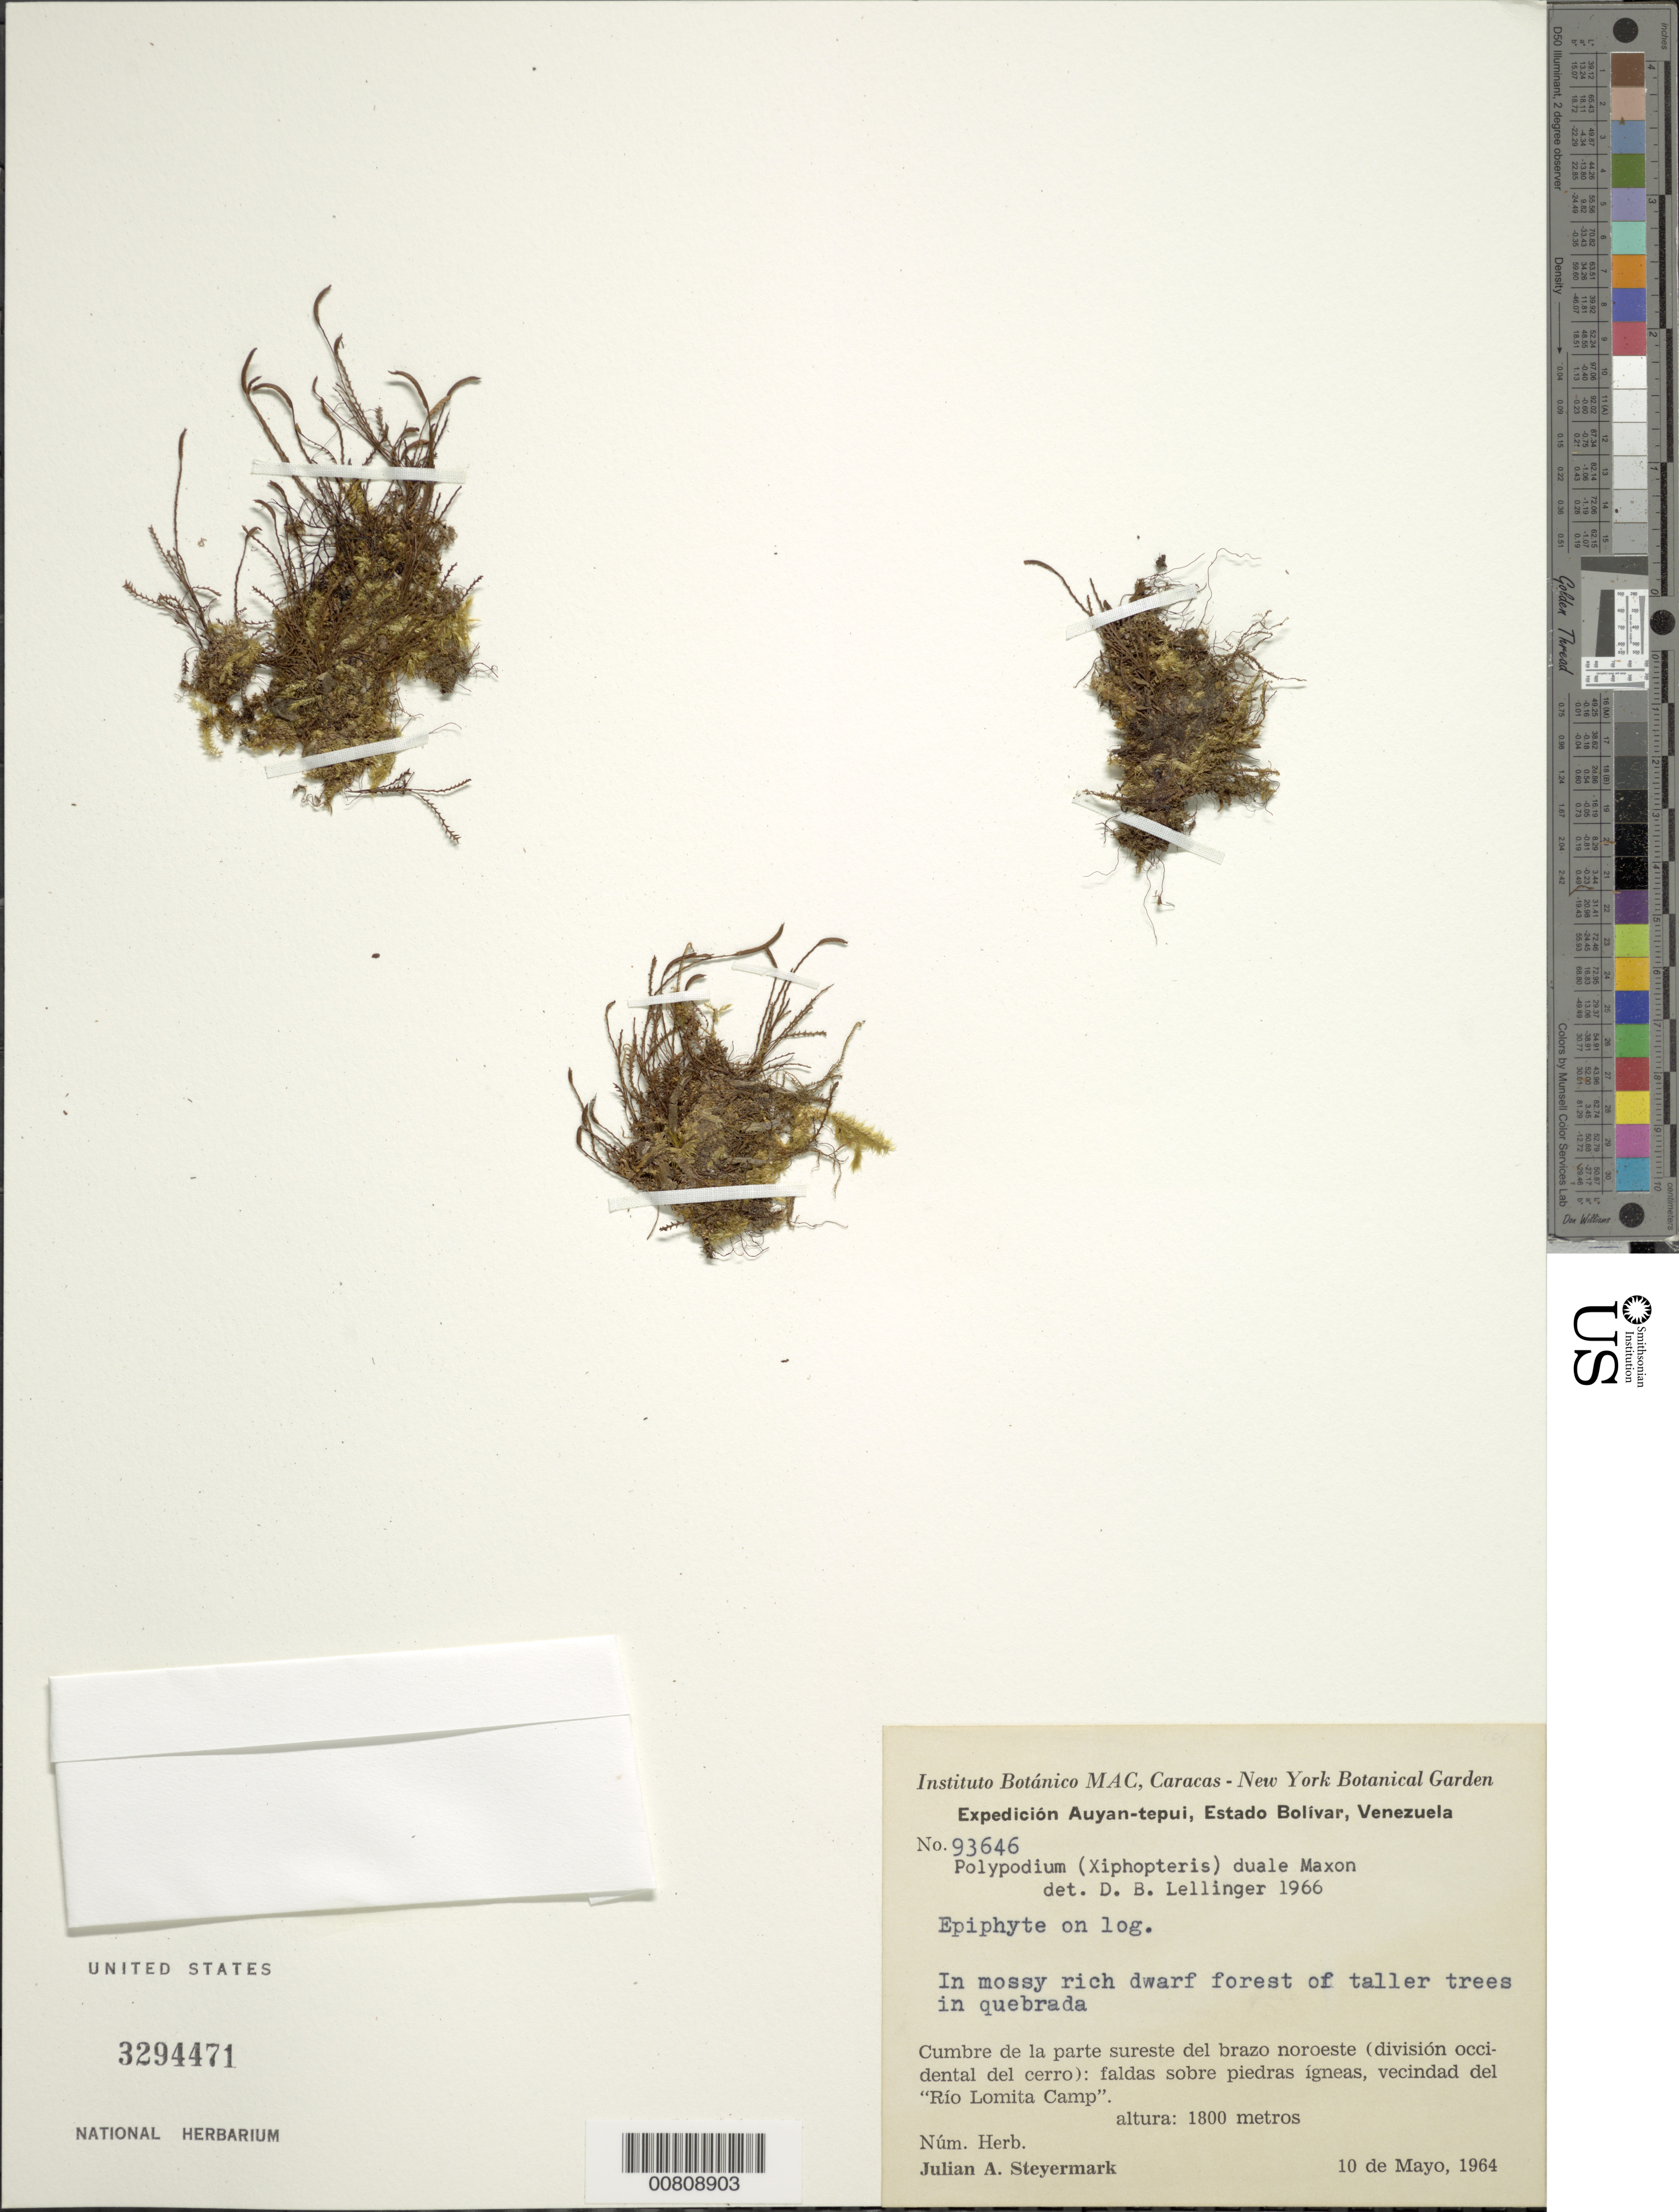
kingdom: Plantae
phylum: Tracheophyta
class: Polypodiopsida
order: Polypodiales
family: Polypodiaceae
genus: Cochlidium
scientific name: Cochlidium serrulatum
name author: (Sw.) L.E. Bishop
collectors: J. Steyermark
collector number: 93646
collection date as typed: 10-May-64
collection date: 1964-05-10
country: Venezuela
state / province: Bolívar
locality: Auyan-tepuí, vic. Río Lomita Camp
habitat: Mossy rich dwarf forest of taller trees in quebrada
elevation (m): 1800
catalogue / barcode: US 3294471